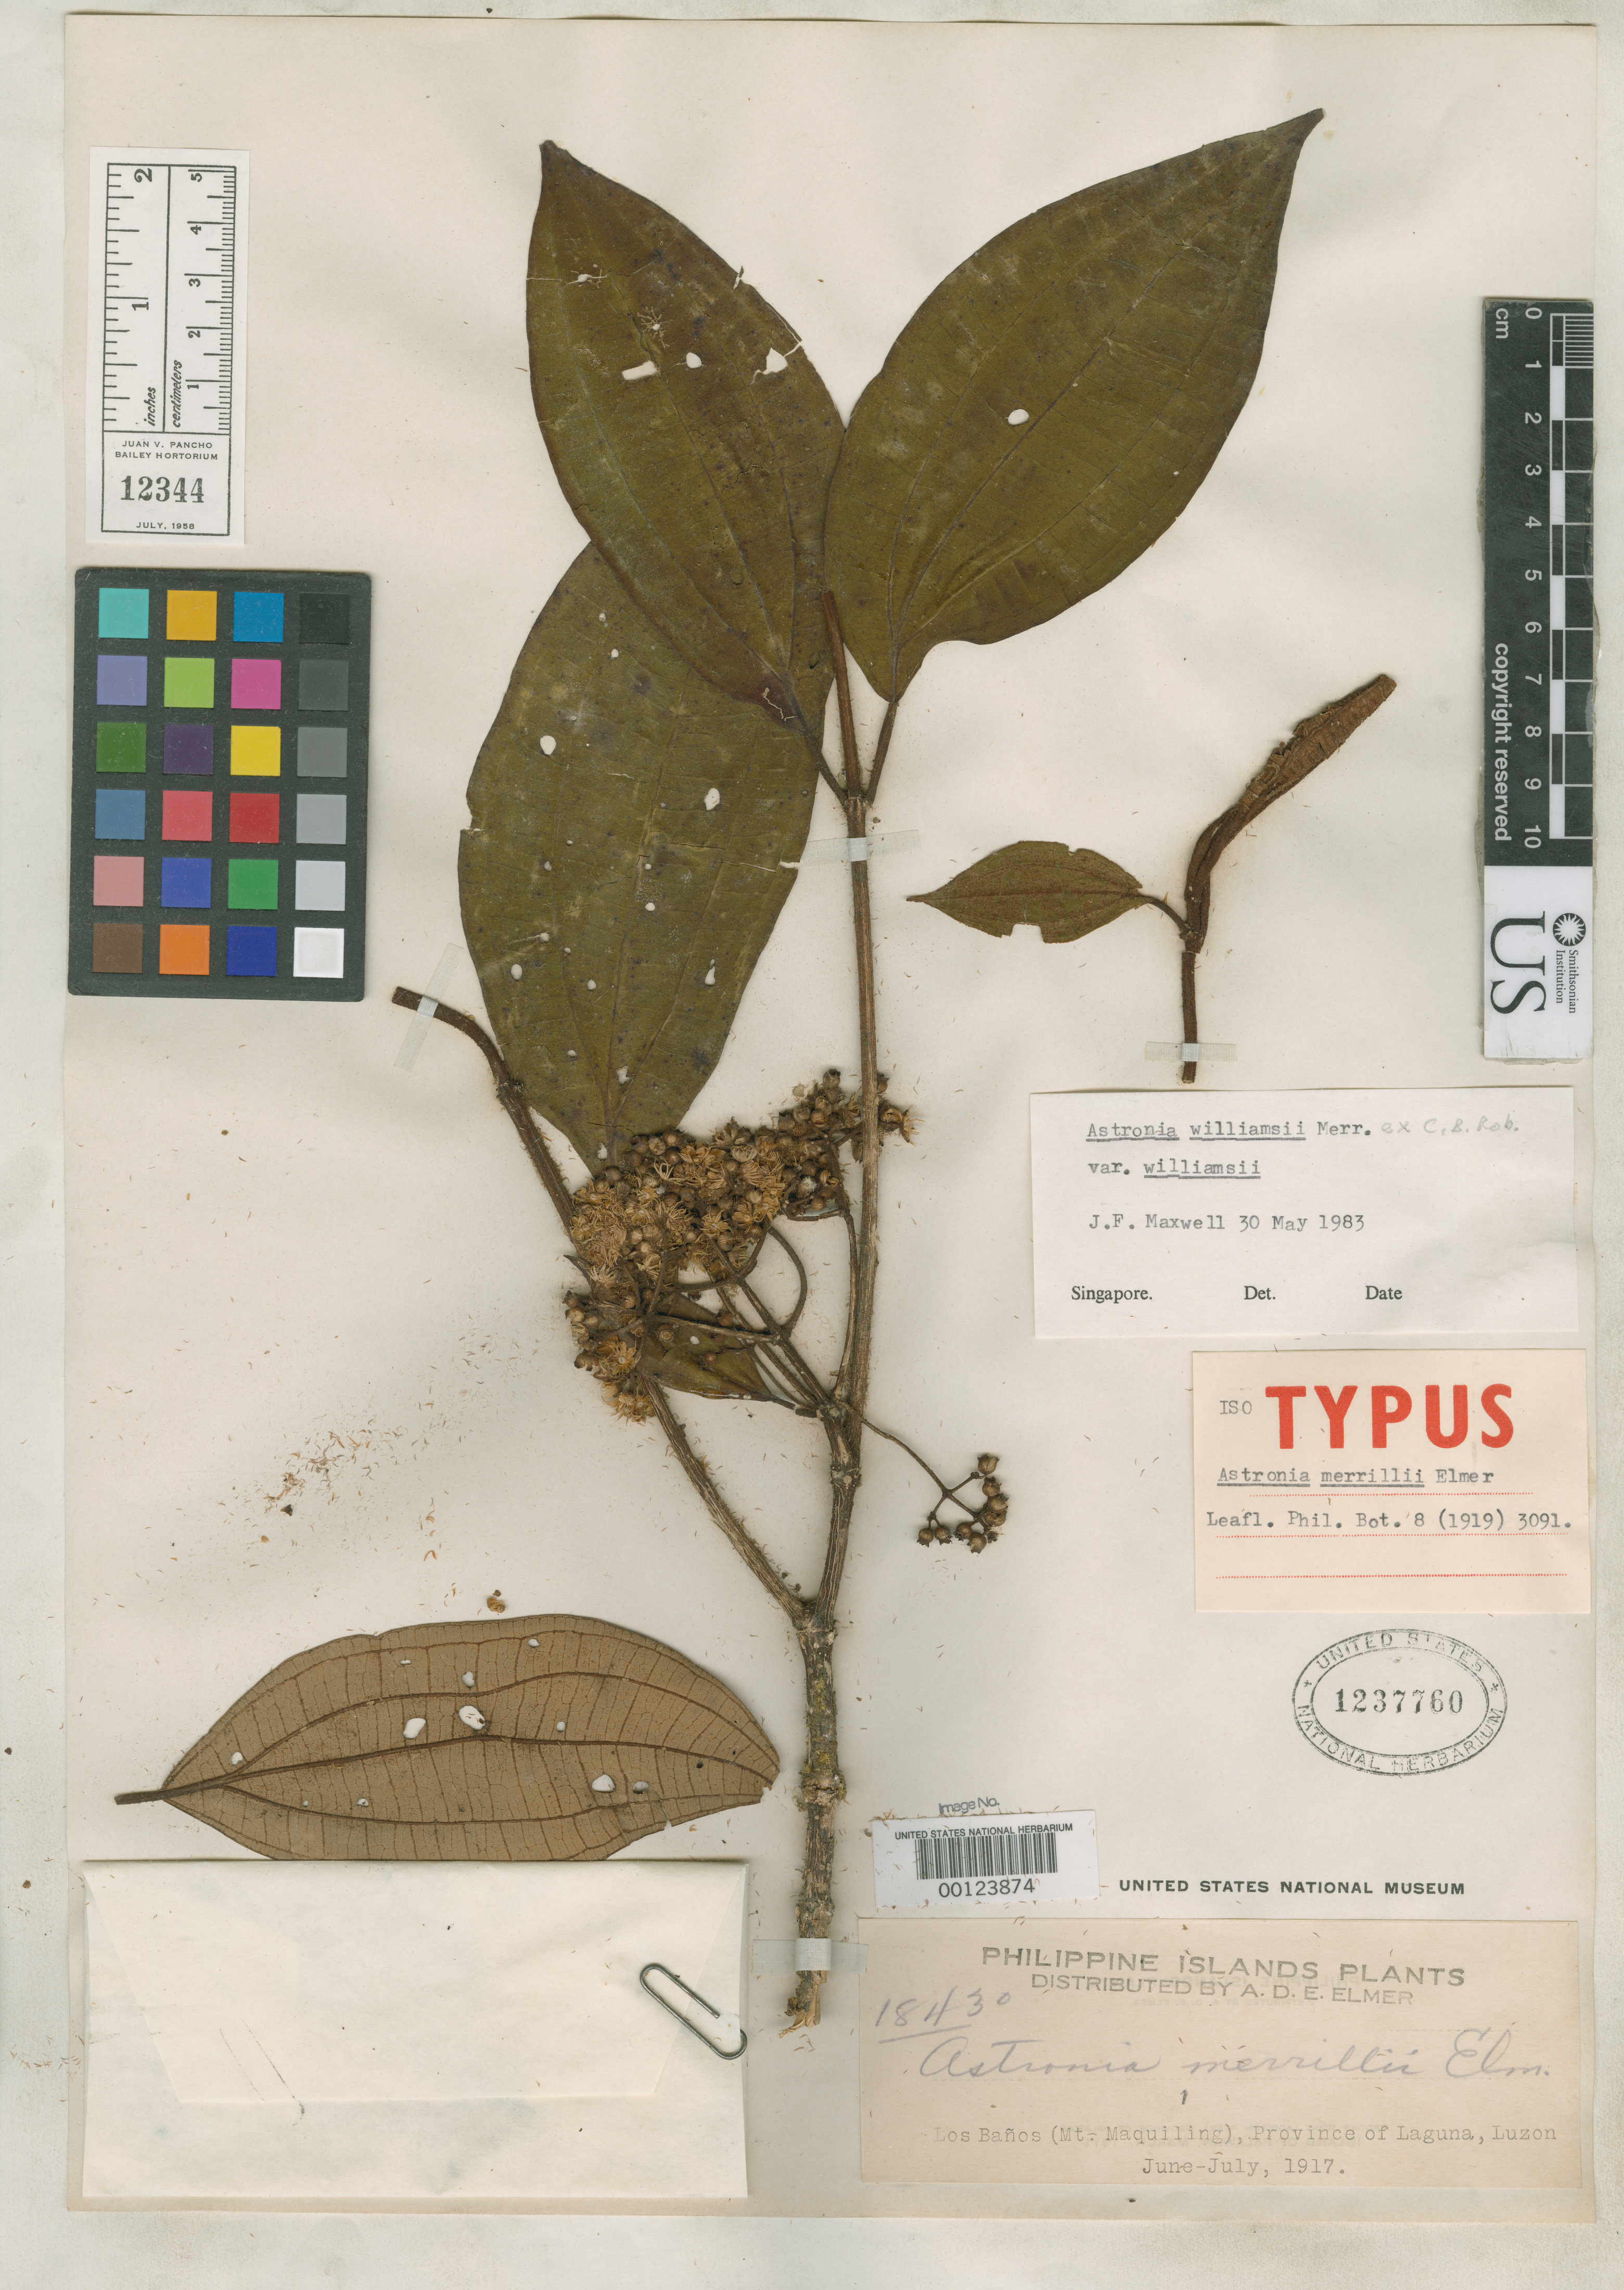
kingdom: Plantae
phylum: Tracheophyta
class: Magnoliopsida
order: Myrtales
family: Melastomataceae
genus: Astronia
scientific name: Astronia merrillii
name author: Elmer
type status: Isotype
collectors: A. D. E. Elmer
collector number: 18430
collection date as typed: Jun 1917 to -- Jul 1917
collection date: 1917-06/1917-07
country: Philippines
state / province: Calabarzon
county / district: Laguna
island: Luzon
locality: Mt. Maquiling.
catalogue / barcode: US 1237760